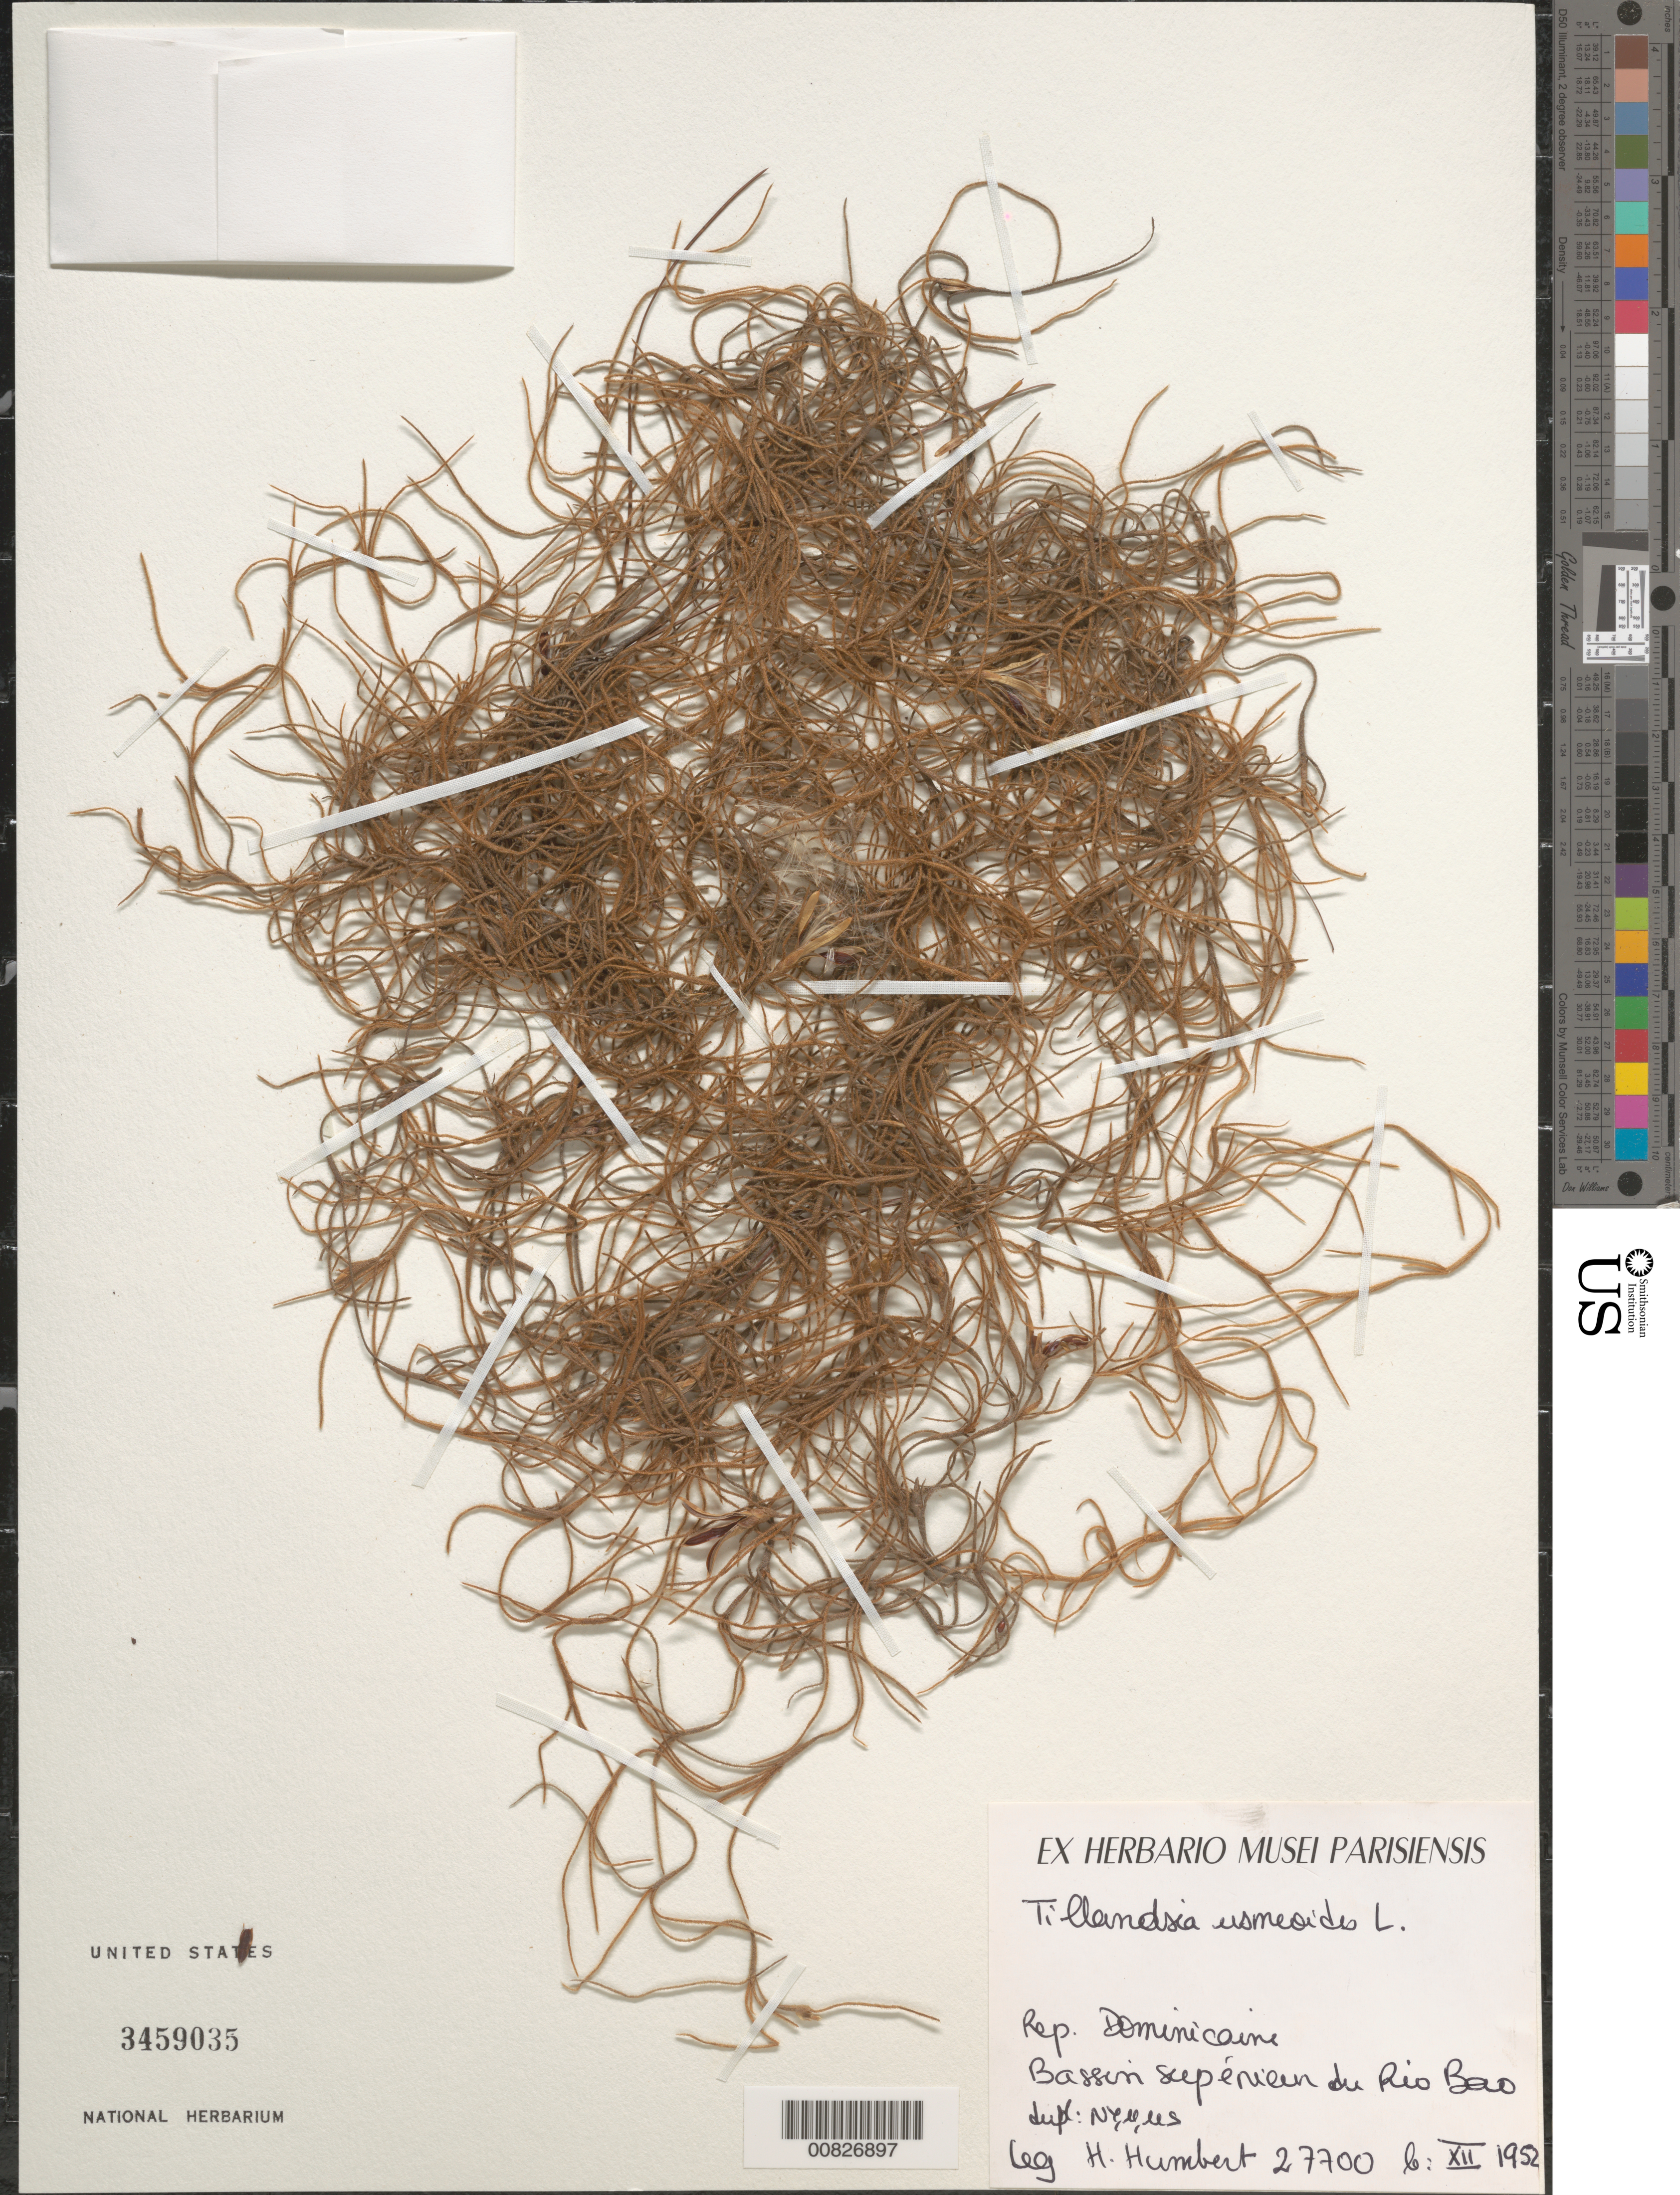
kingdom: Plantae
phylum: Tracheophyta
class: Liliopsida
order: Poales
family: Bromeliaceae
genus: Tillandsia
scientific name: Tillandsia usneoides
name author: (L.) L.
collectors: H. Humbert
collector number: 27700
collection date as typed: Dec 1952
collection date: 1952-12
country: Dominican Republic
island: Hispaniola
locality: Bassin supérieur du Río Bao.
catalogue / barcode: US 3459035